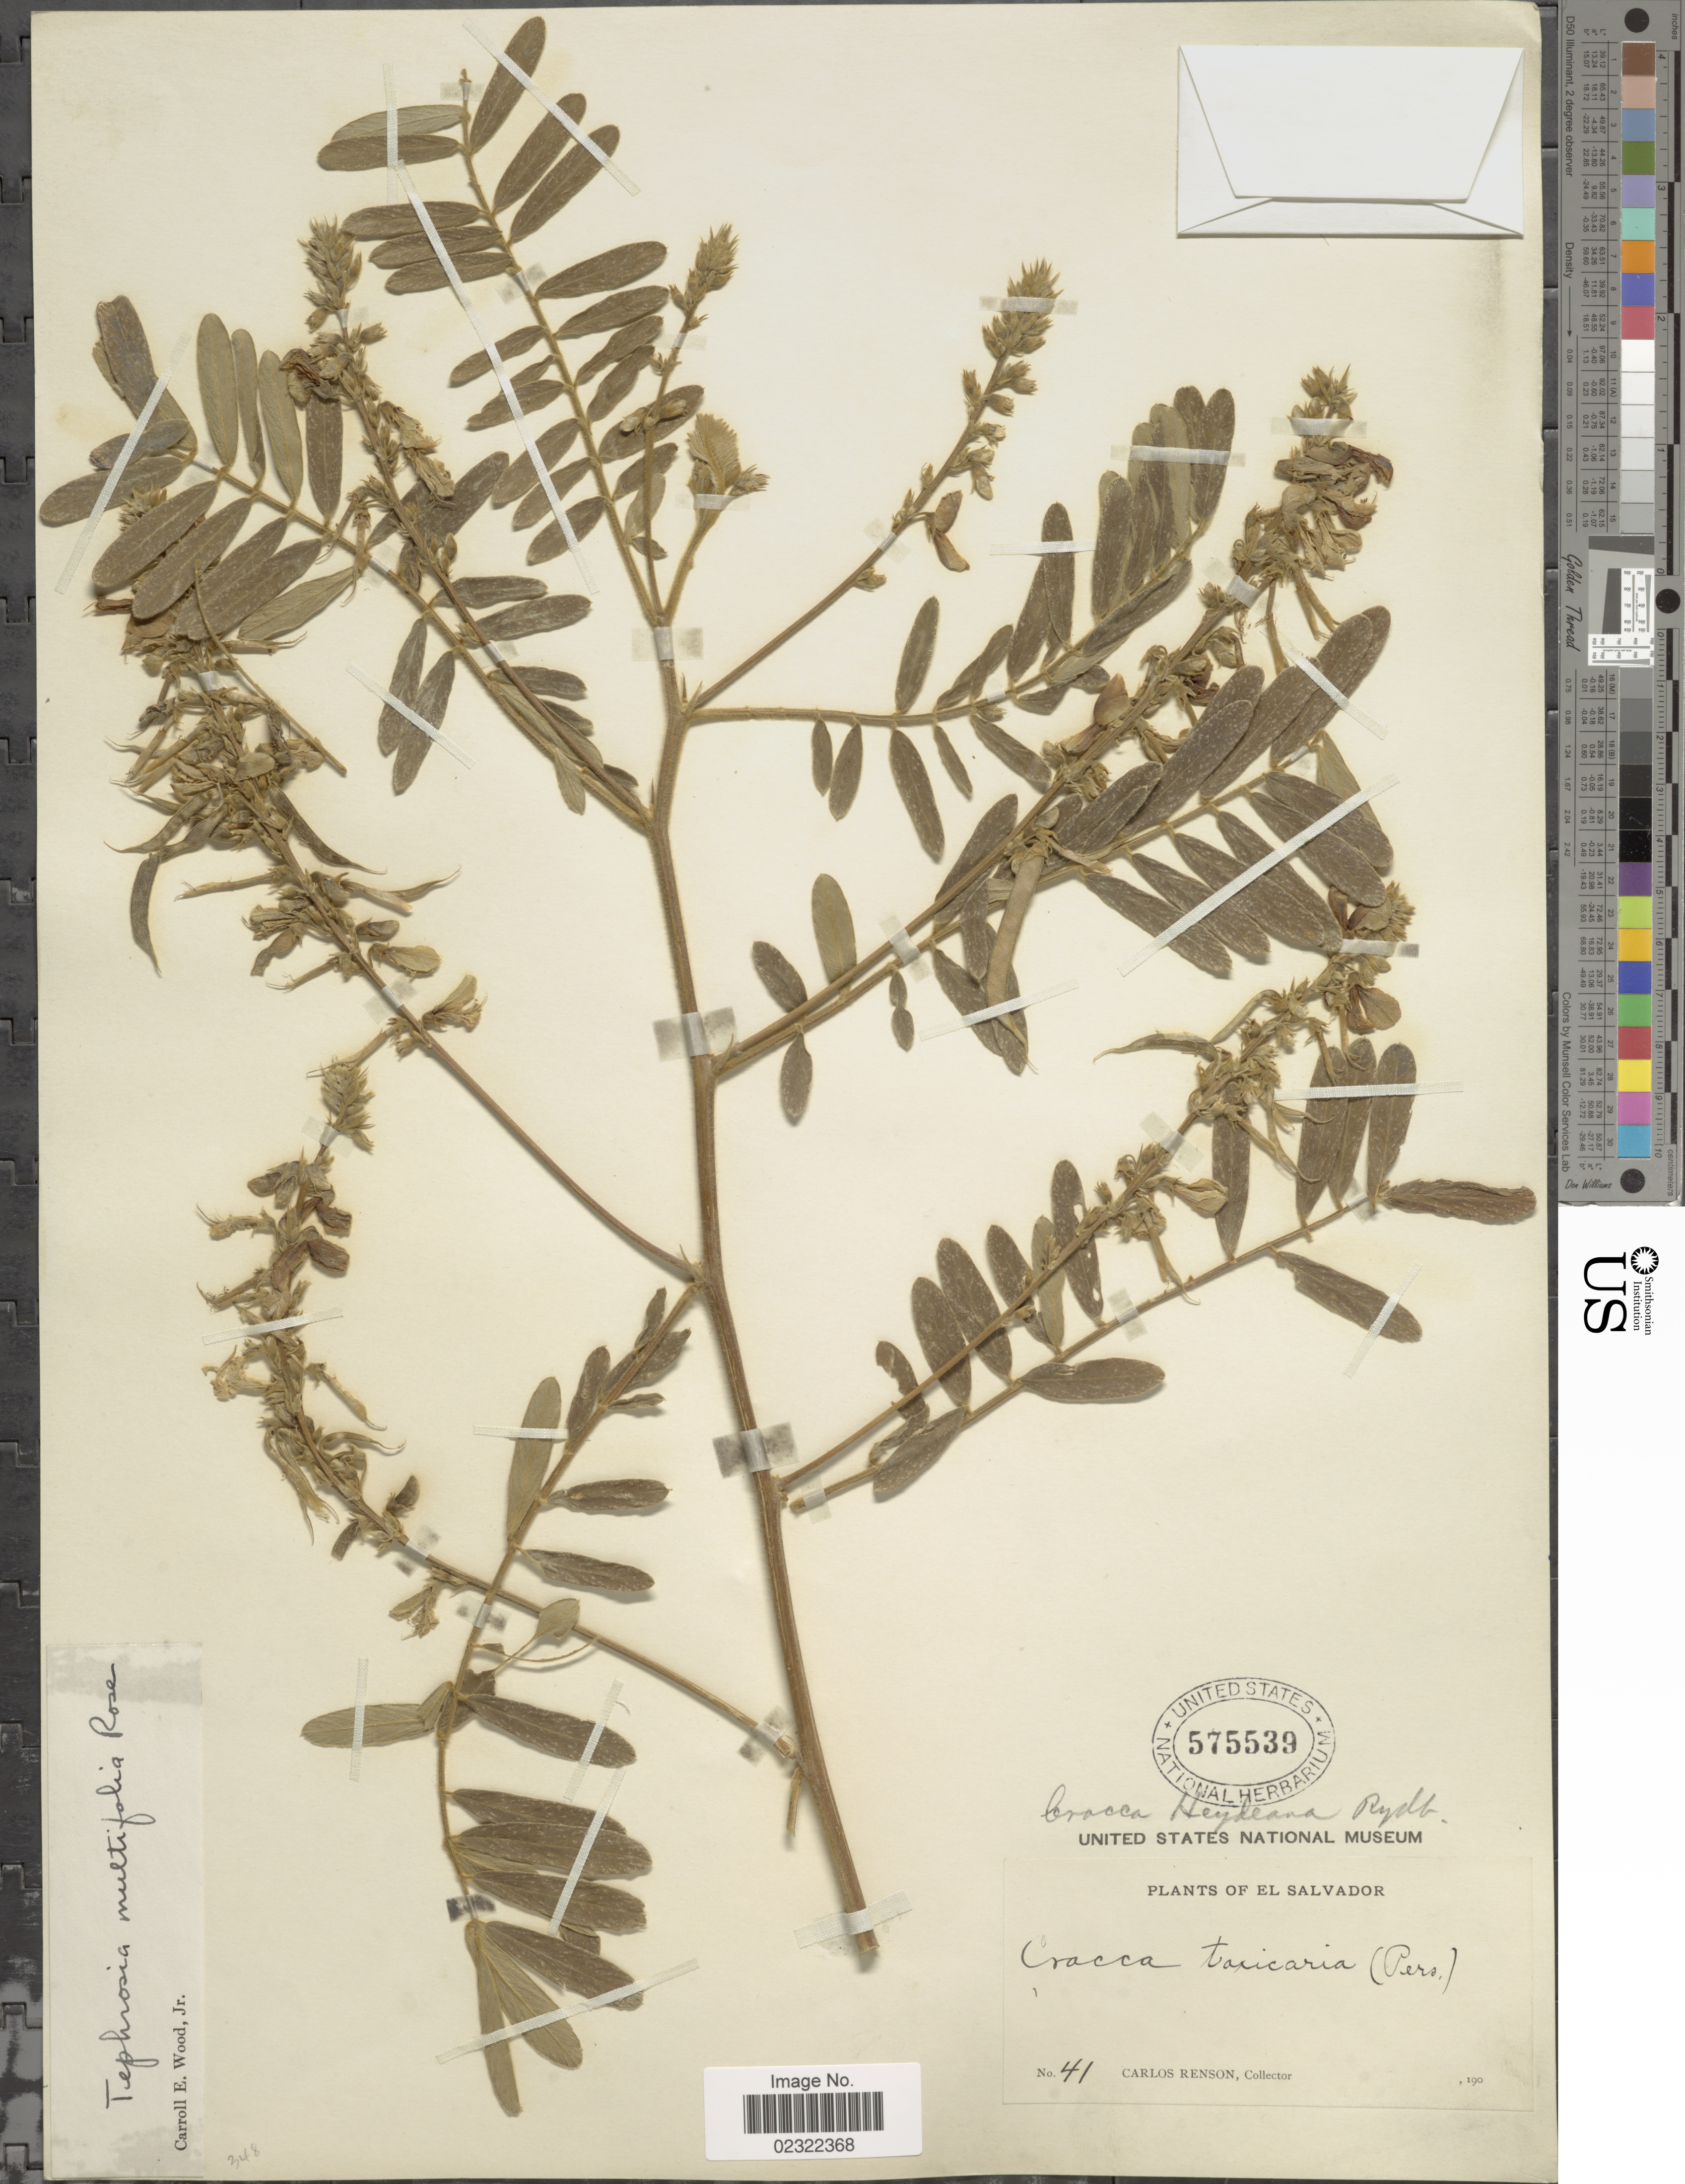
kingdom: Plantae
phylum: Tracheophyta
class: Magnoliopsida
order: Fabales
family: Fabaceae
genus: Tephrosia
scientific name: Tephrosia multifolia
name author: Rose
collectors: C. Renson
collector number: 41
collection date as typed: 190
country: El Salvador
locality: El Salvador.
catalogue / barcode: US 575539